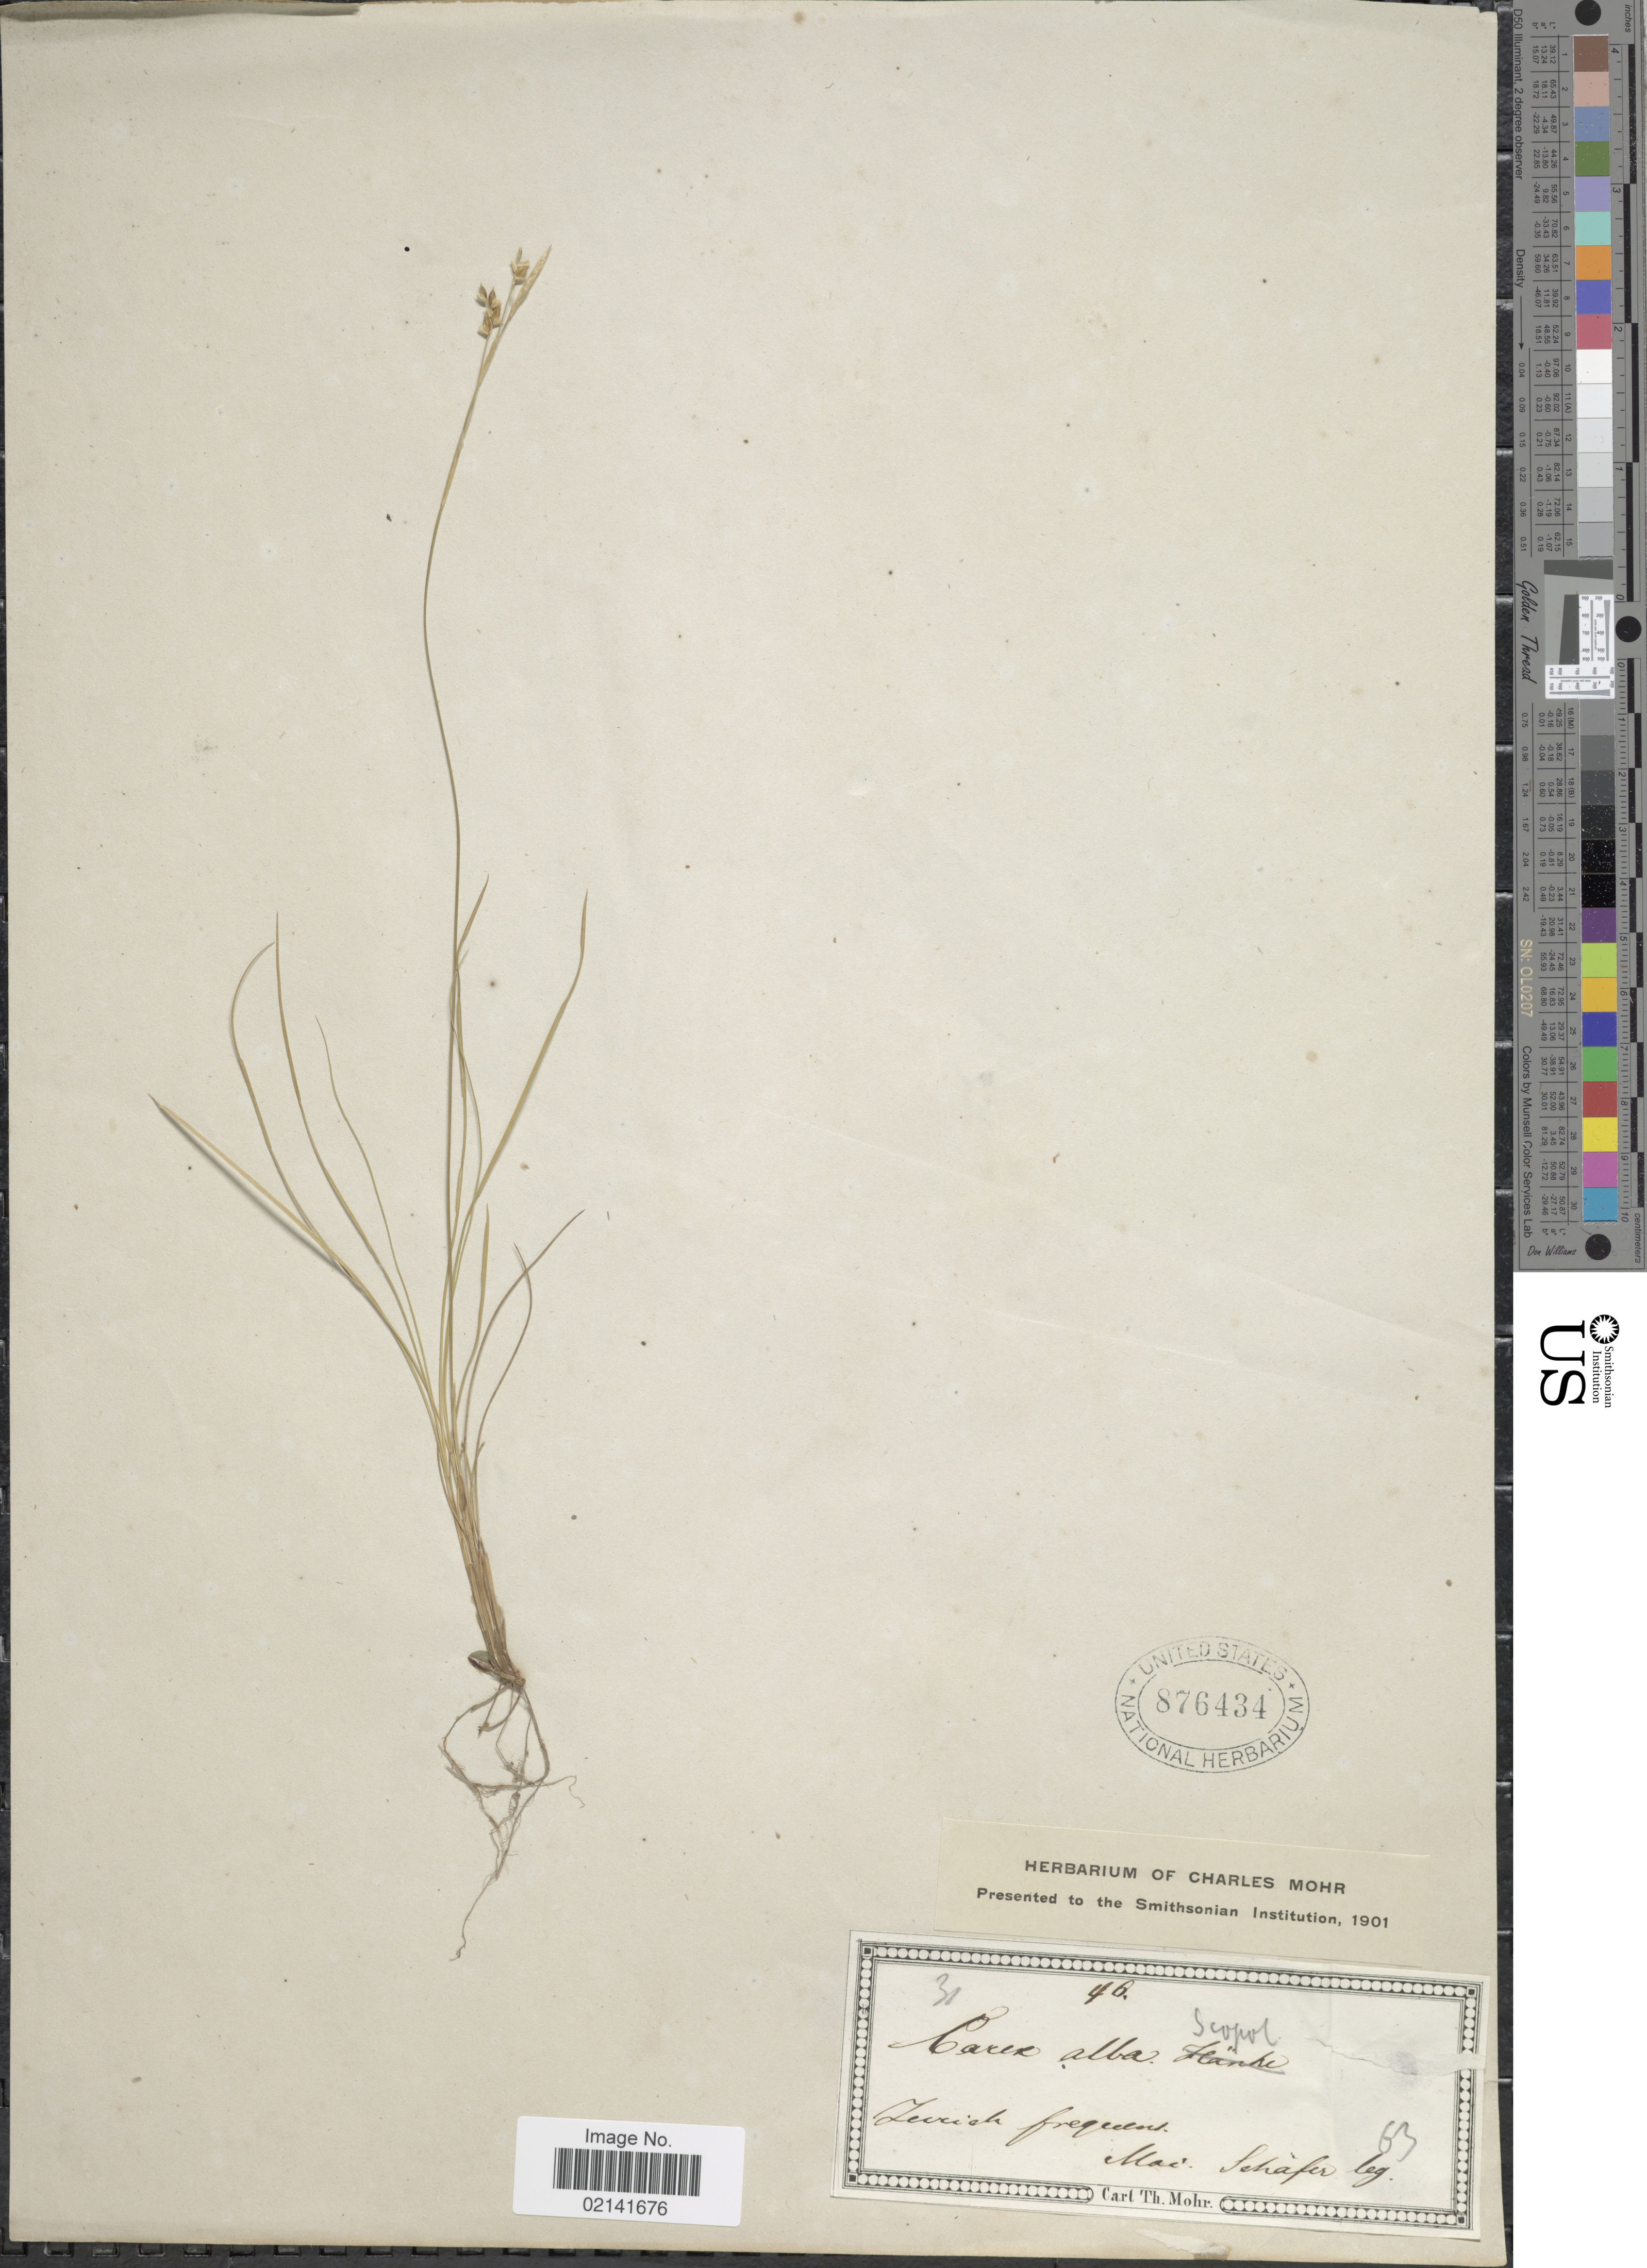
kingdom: Plantae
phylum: Tracheophyta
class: Liliopsida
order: Poales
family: Cyperaceae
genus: Carex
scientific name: Carex alba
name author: Scop.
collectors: -. Schafer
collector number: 31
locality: Zevrich frequent [interpreted]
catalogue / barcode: US 876434